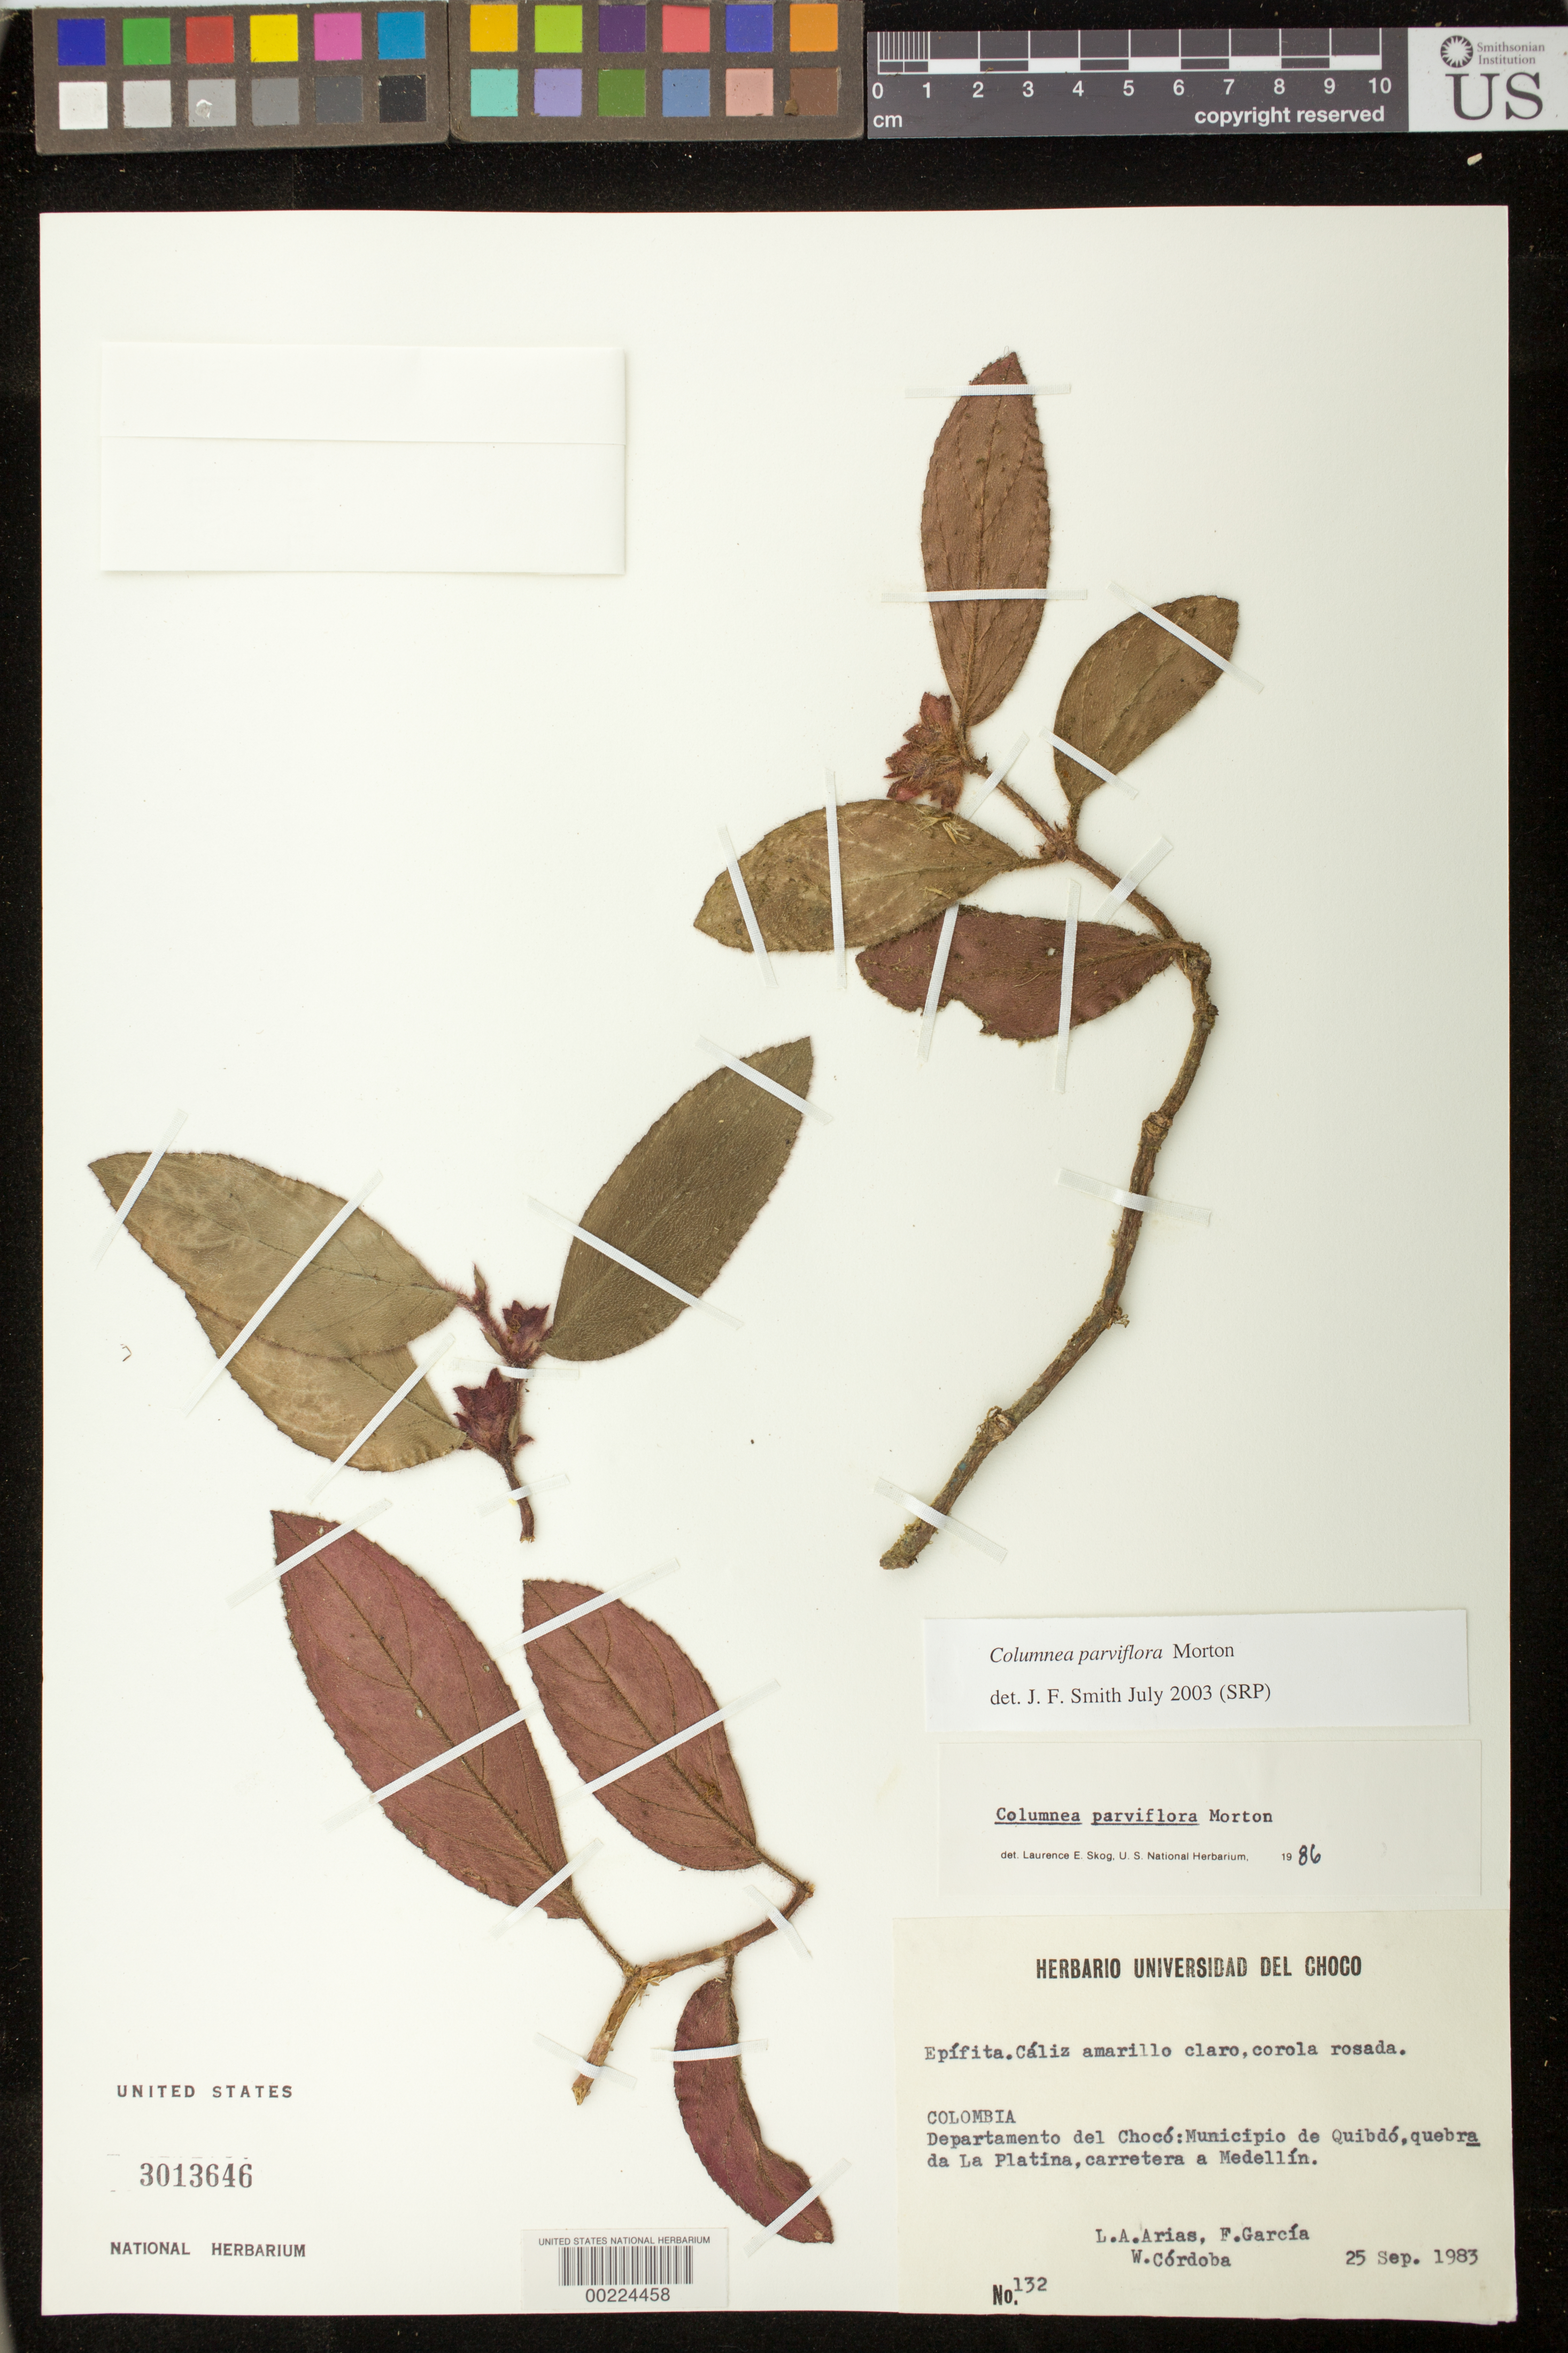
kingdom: Plantae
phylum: Tracheophyta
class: Magnoliopsida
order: Lamiales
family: Gesneriaceae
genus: Columnea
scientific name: Columnea herthae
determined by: Clark, J. L.; Skog, Laurence E.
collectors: L. Arias, F. Garcia & W. Cordoba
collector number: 132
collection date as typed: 25 Sep 1983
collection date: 1983-09-25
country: Colombia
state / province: Chocó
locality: Mpio. of Quibdo, Quebrada la Platina, highway to Medellin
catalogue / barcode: US 3013646